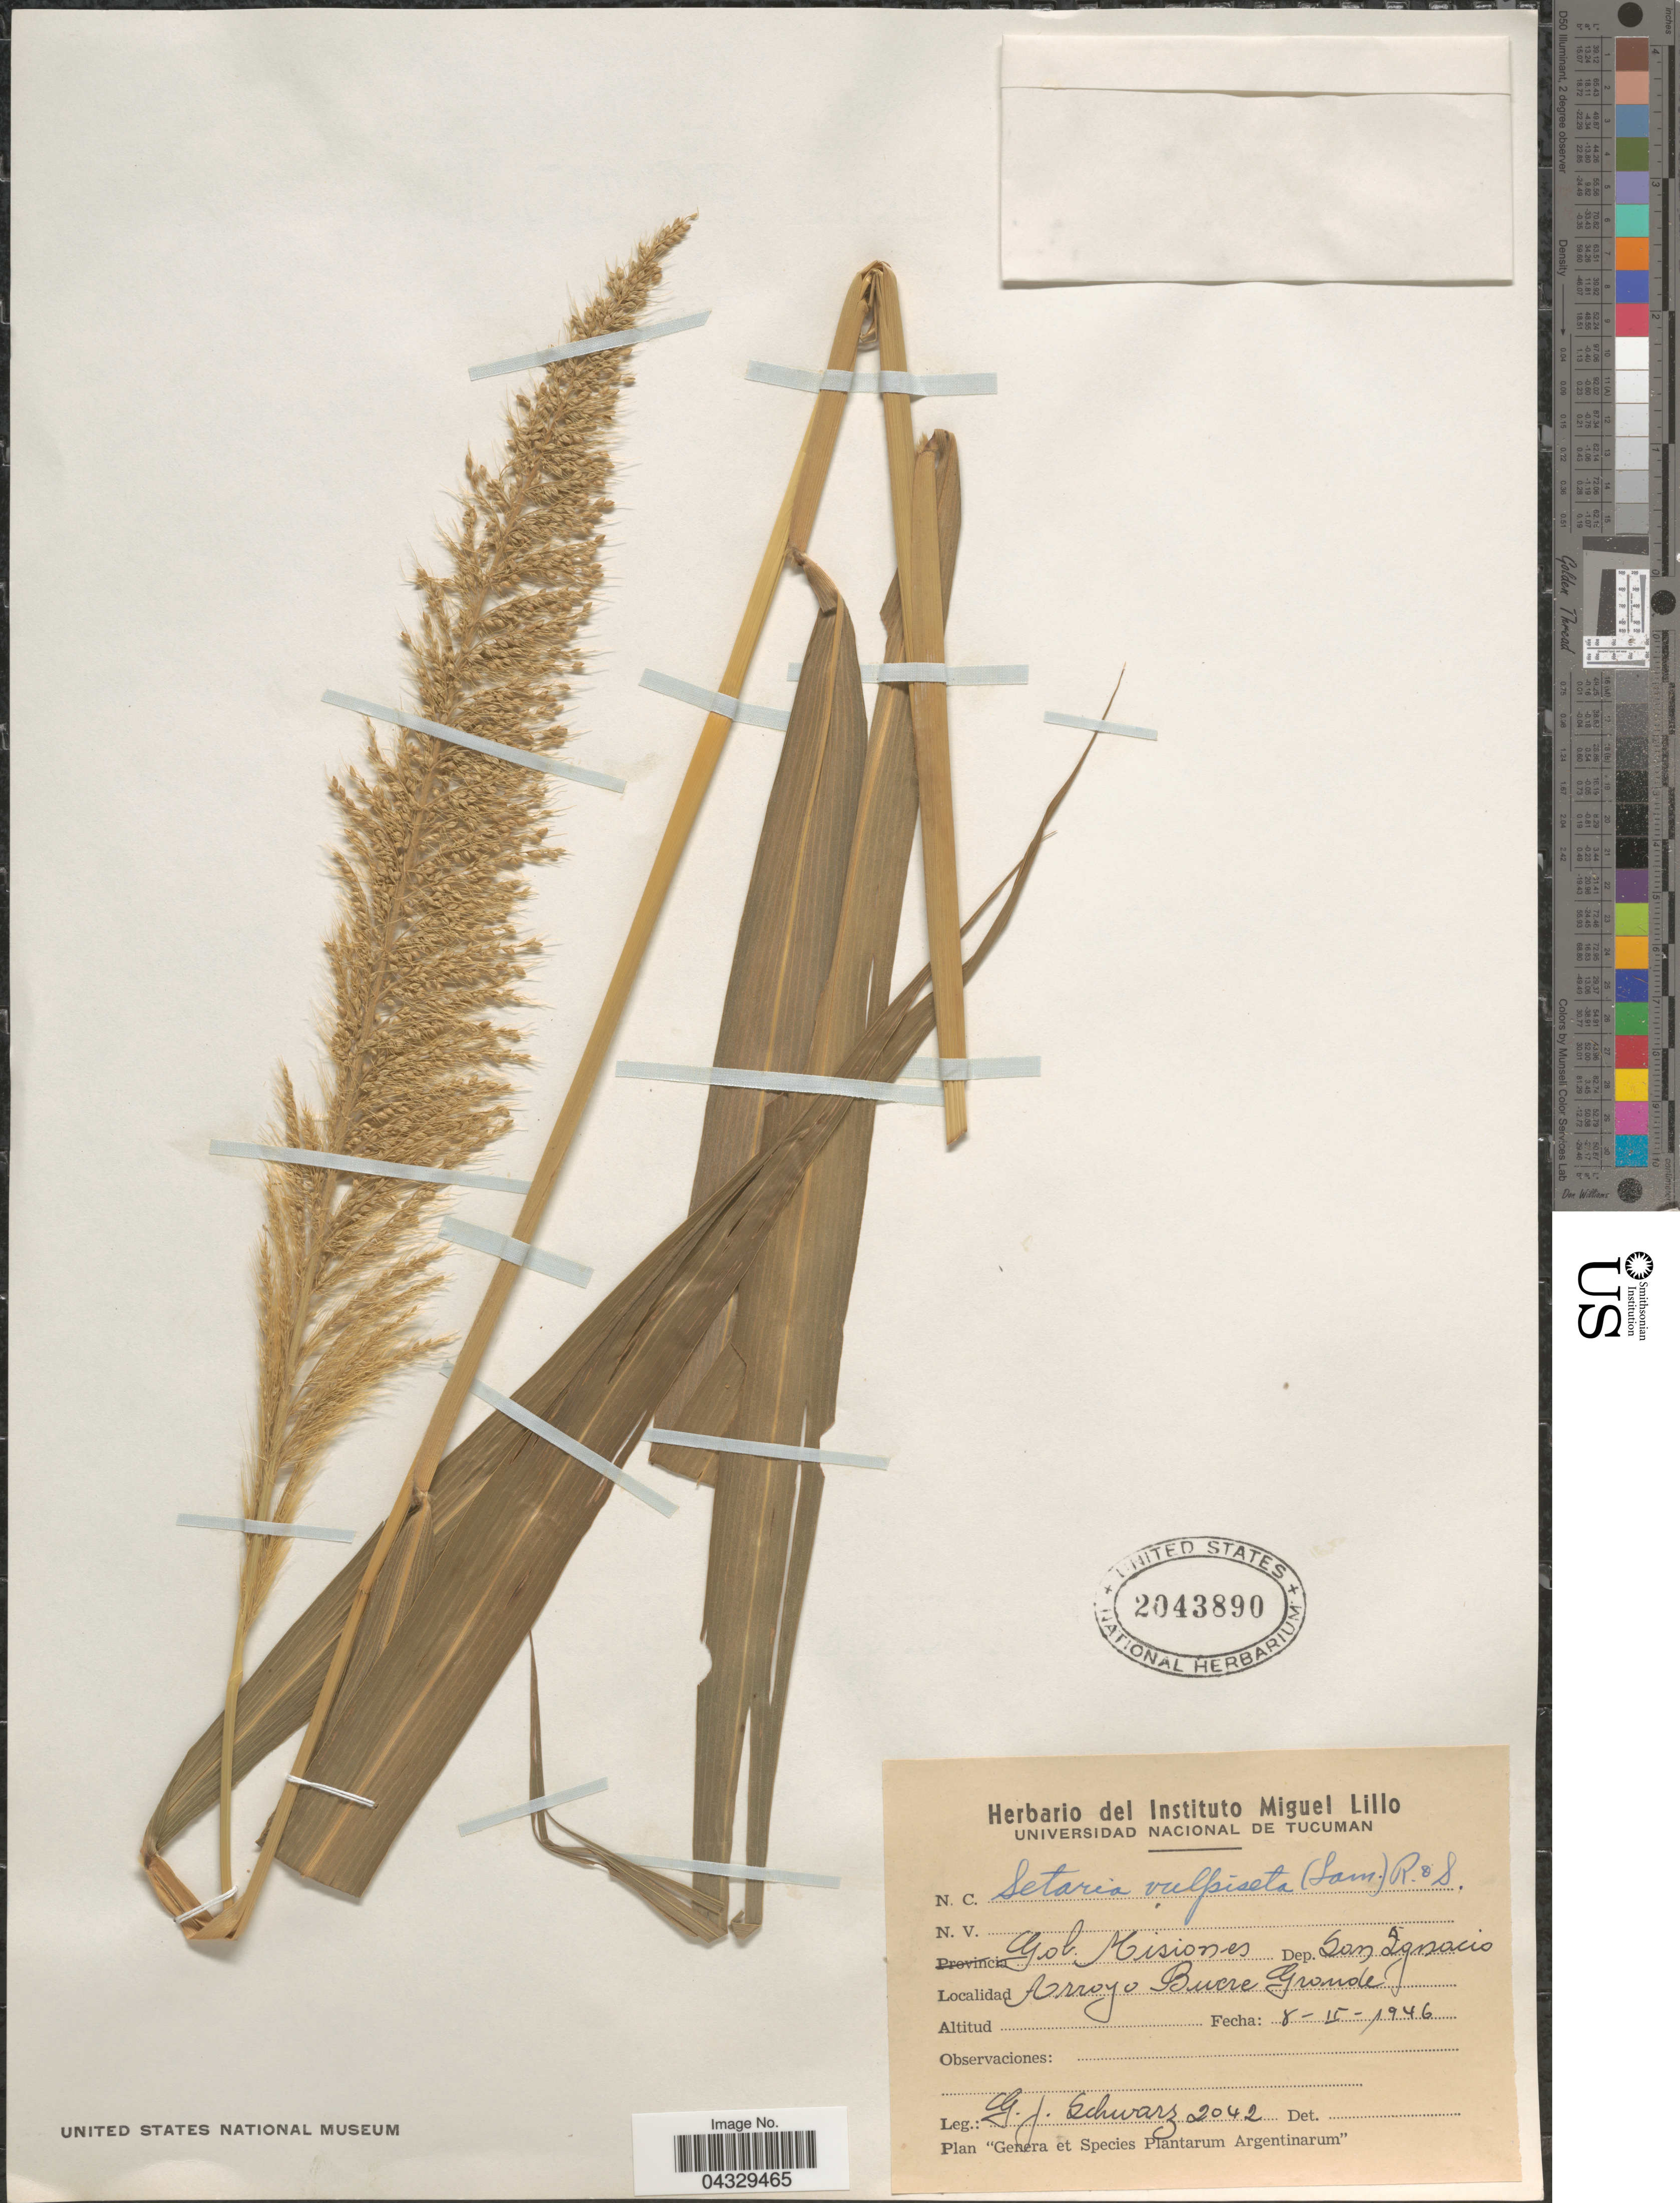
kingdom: Plantae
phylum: Tracheophyta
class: Liliopsida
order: Poales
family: Poaceae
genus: Setaria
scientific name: Setaria vulpiseta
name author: (Lam.) Roem. & Schult.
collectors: G. J. Schwarz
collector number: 2042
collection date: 1946-02-08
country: Argentina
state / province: Misiones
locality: Gob. Misiones Dep. San Ignacio. Arroyo Bucre Grande.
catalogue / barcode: US 2043890